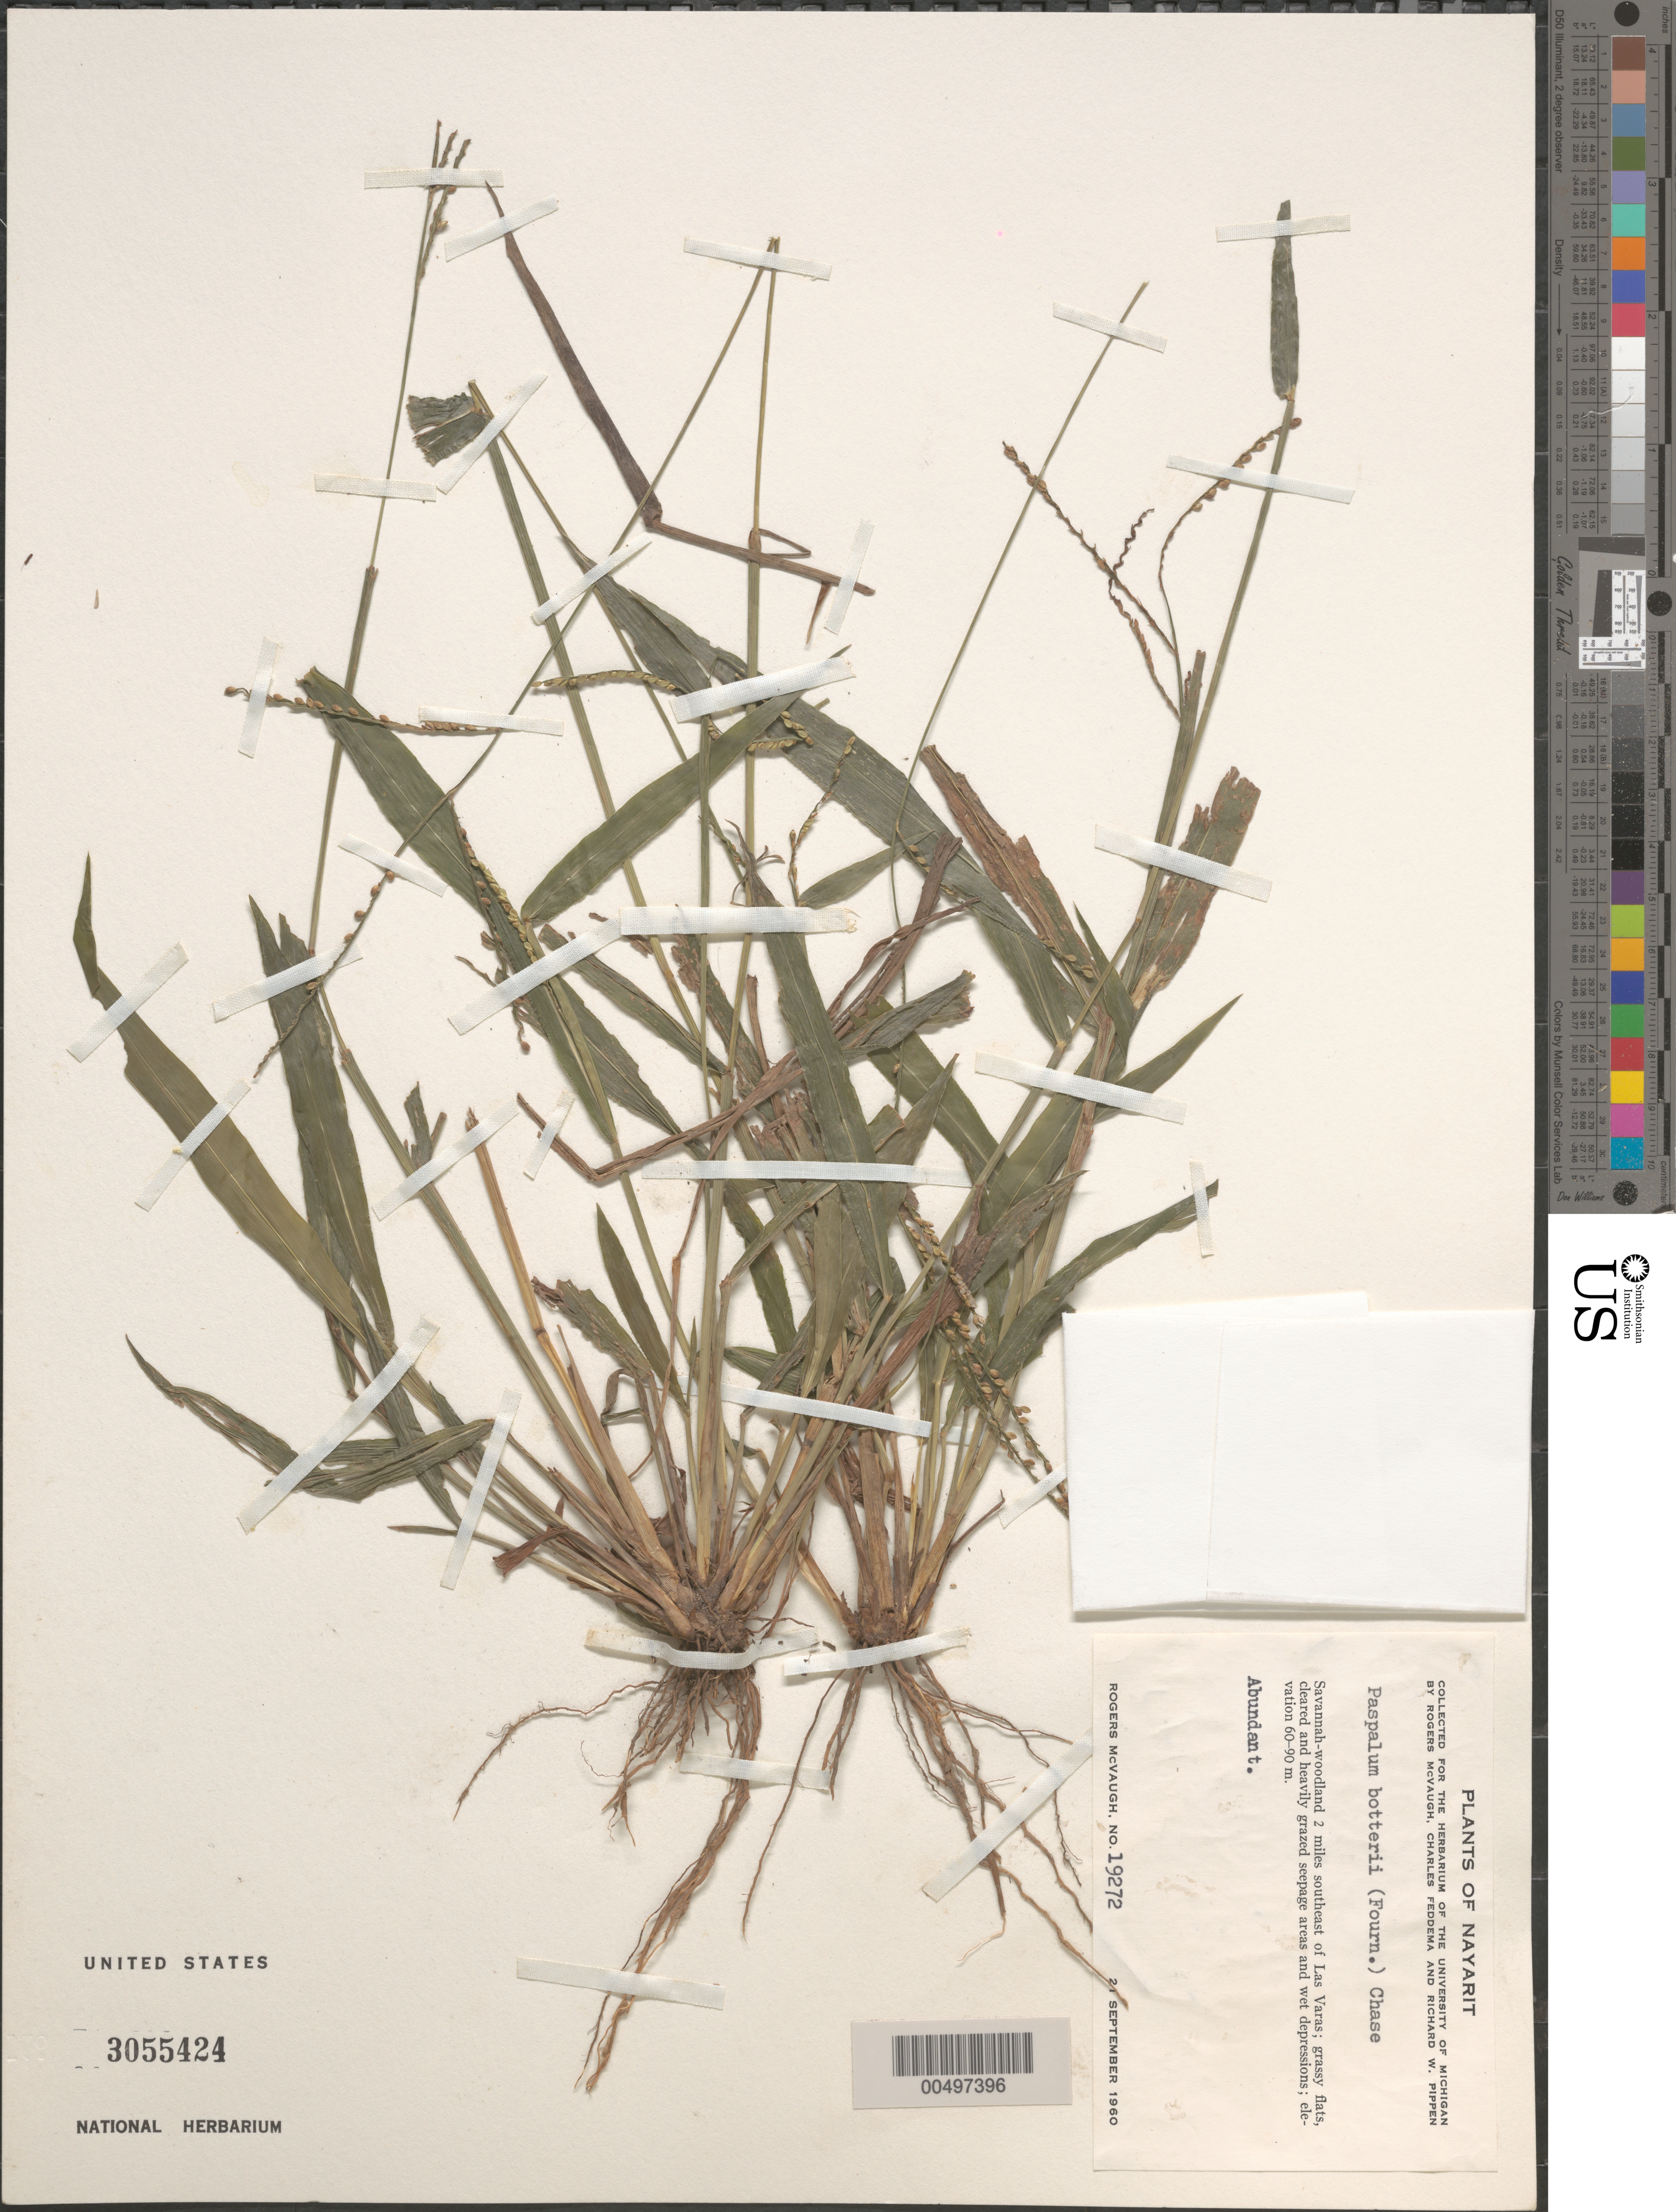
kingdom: Plantae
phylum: Tracheophyta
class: Liliopsida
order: Poales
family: Poaceae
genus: Paspalum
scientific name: Paspalum botteri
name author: (E. Fourn.) Chase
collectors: R. McVaugh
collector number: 19272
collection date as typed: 21 Sep 1960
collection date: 1960-09-21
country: Mexico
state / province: Nayarit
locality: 2 mi SE of Las Varas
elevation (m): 60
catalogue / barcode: US 3055424